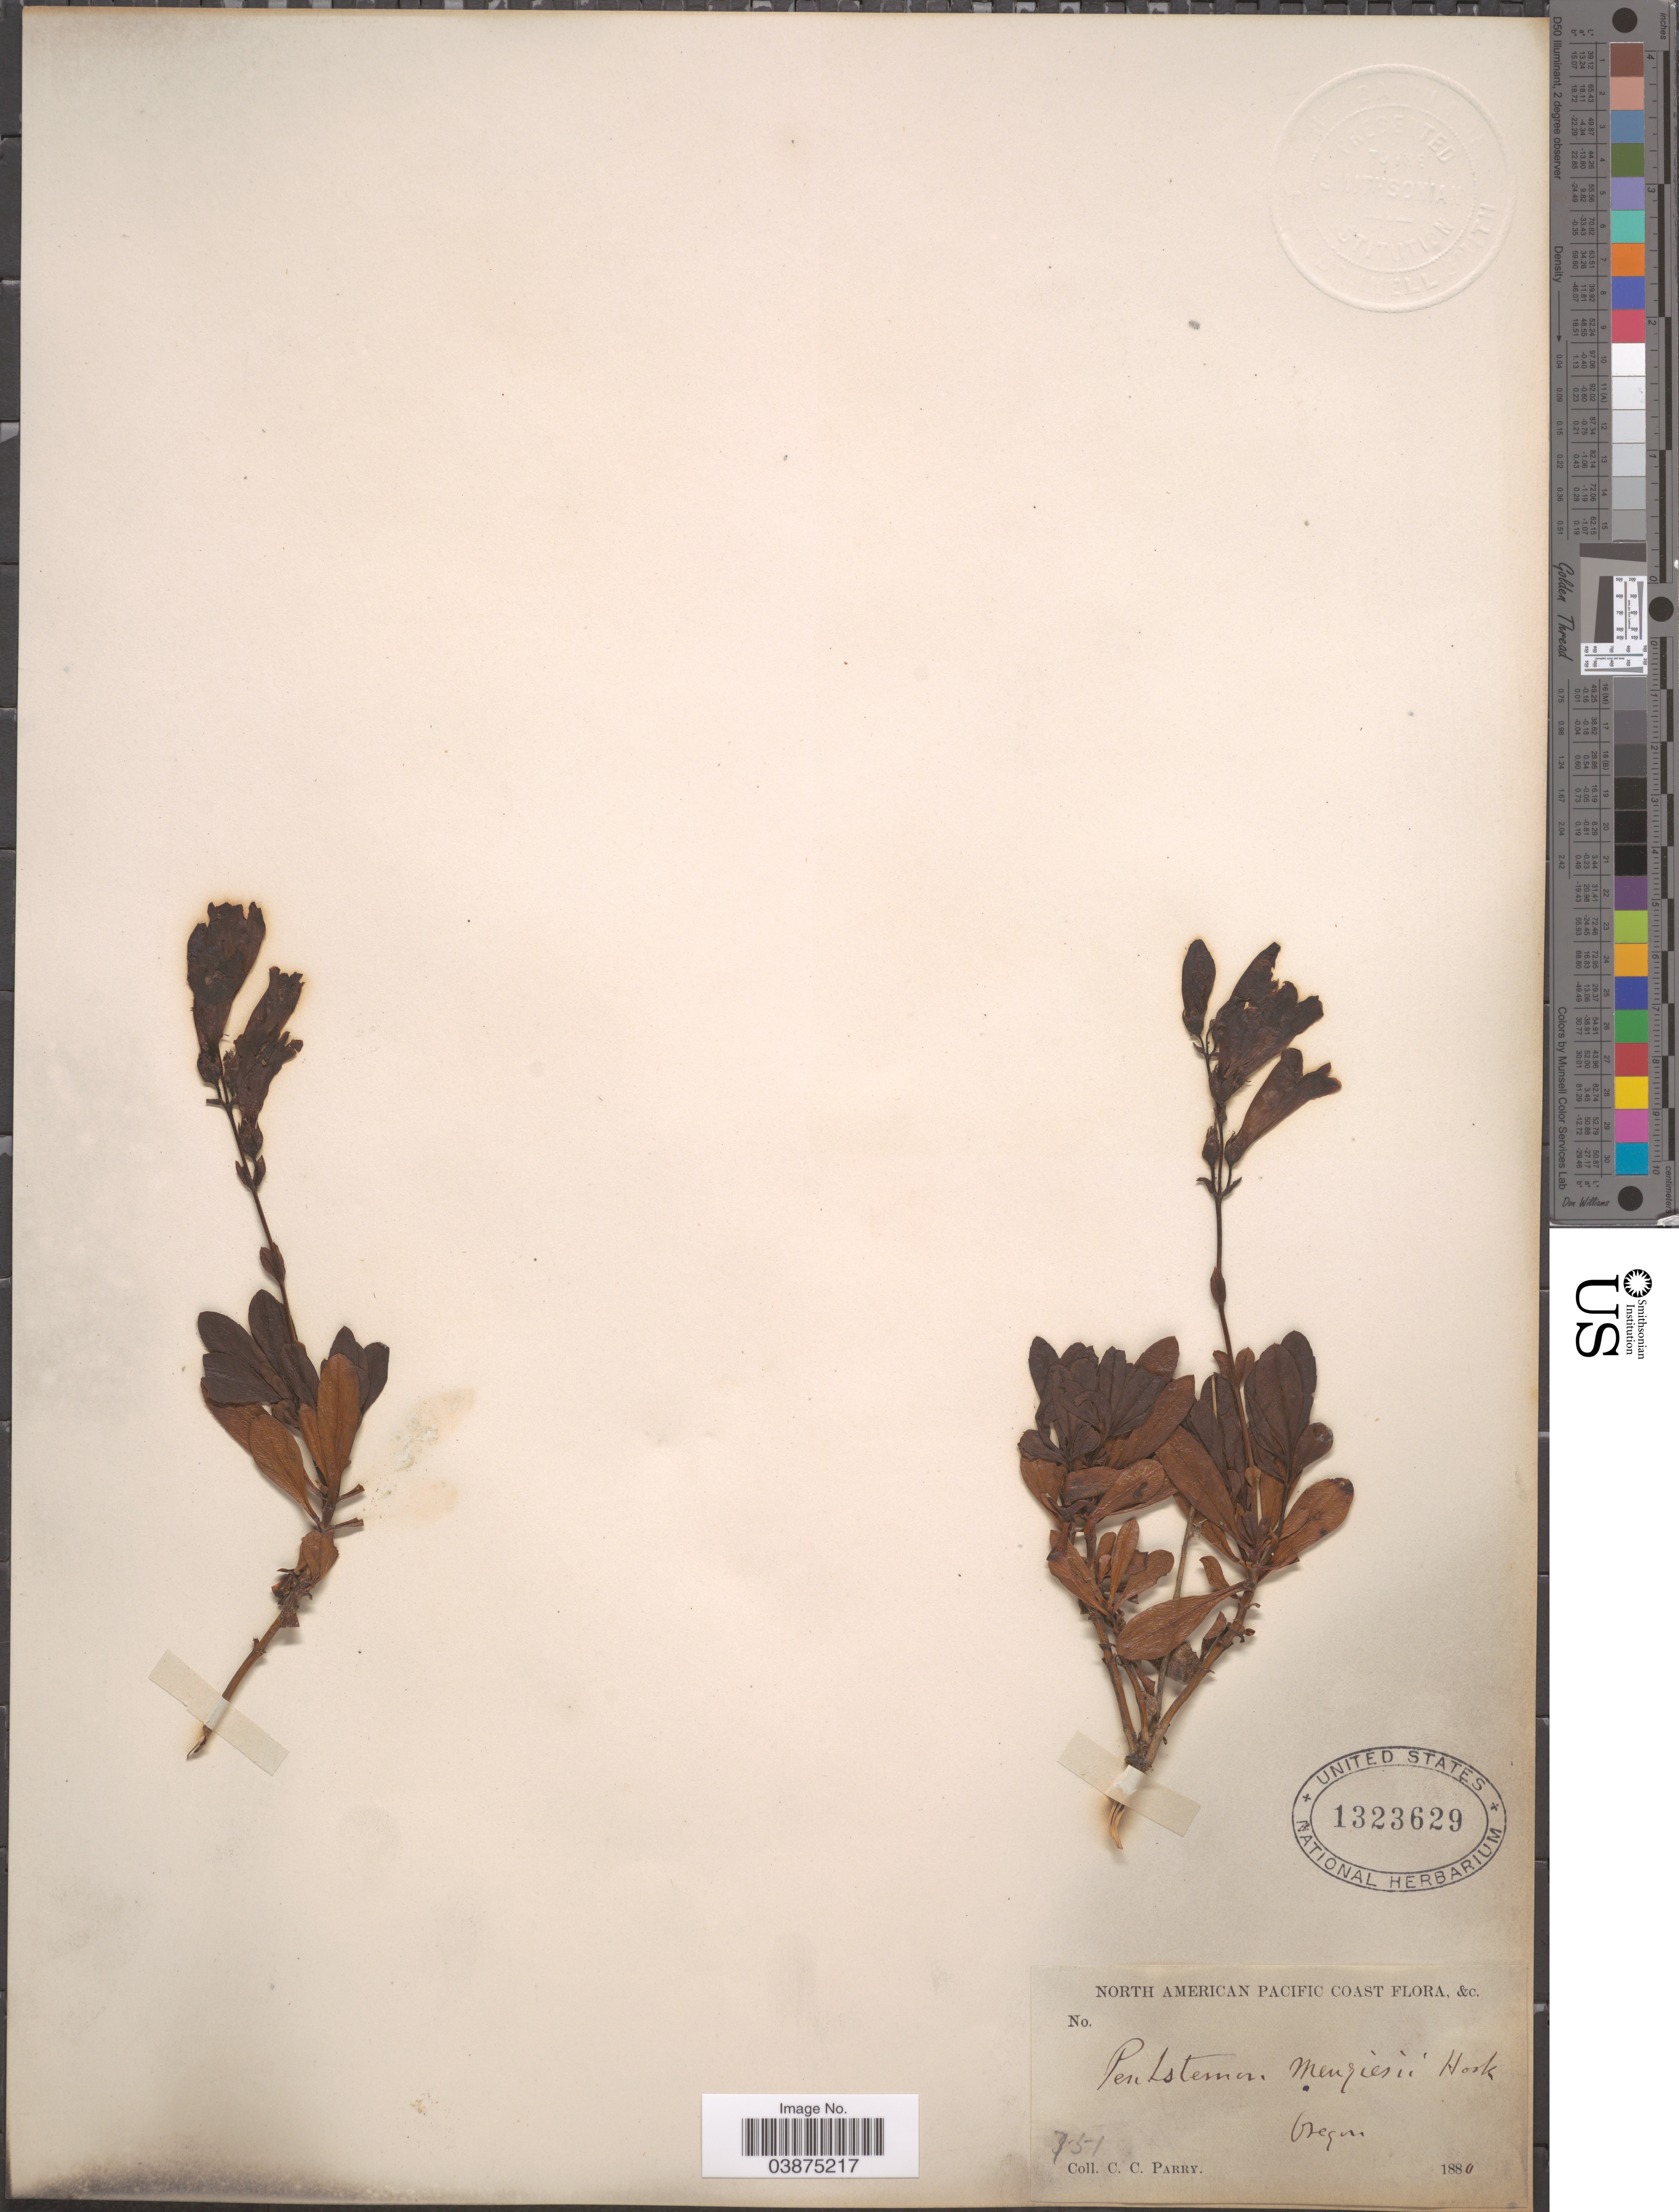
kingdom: Plantae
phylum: Tracheophyta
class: Magnoliopsida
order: Lamiales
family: Plantaginaceae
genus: Penstemon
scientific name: Penstemon fruticosus var. fruticosus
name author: (Pursh) Greene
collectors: C. C. Parry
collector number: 751*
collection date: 1880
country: United States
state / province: Oregon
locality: North American Pacific Coast.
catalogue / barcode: US 1323629